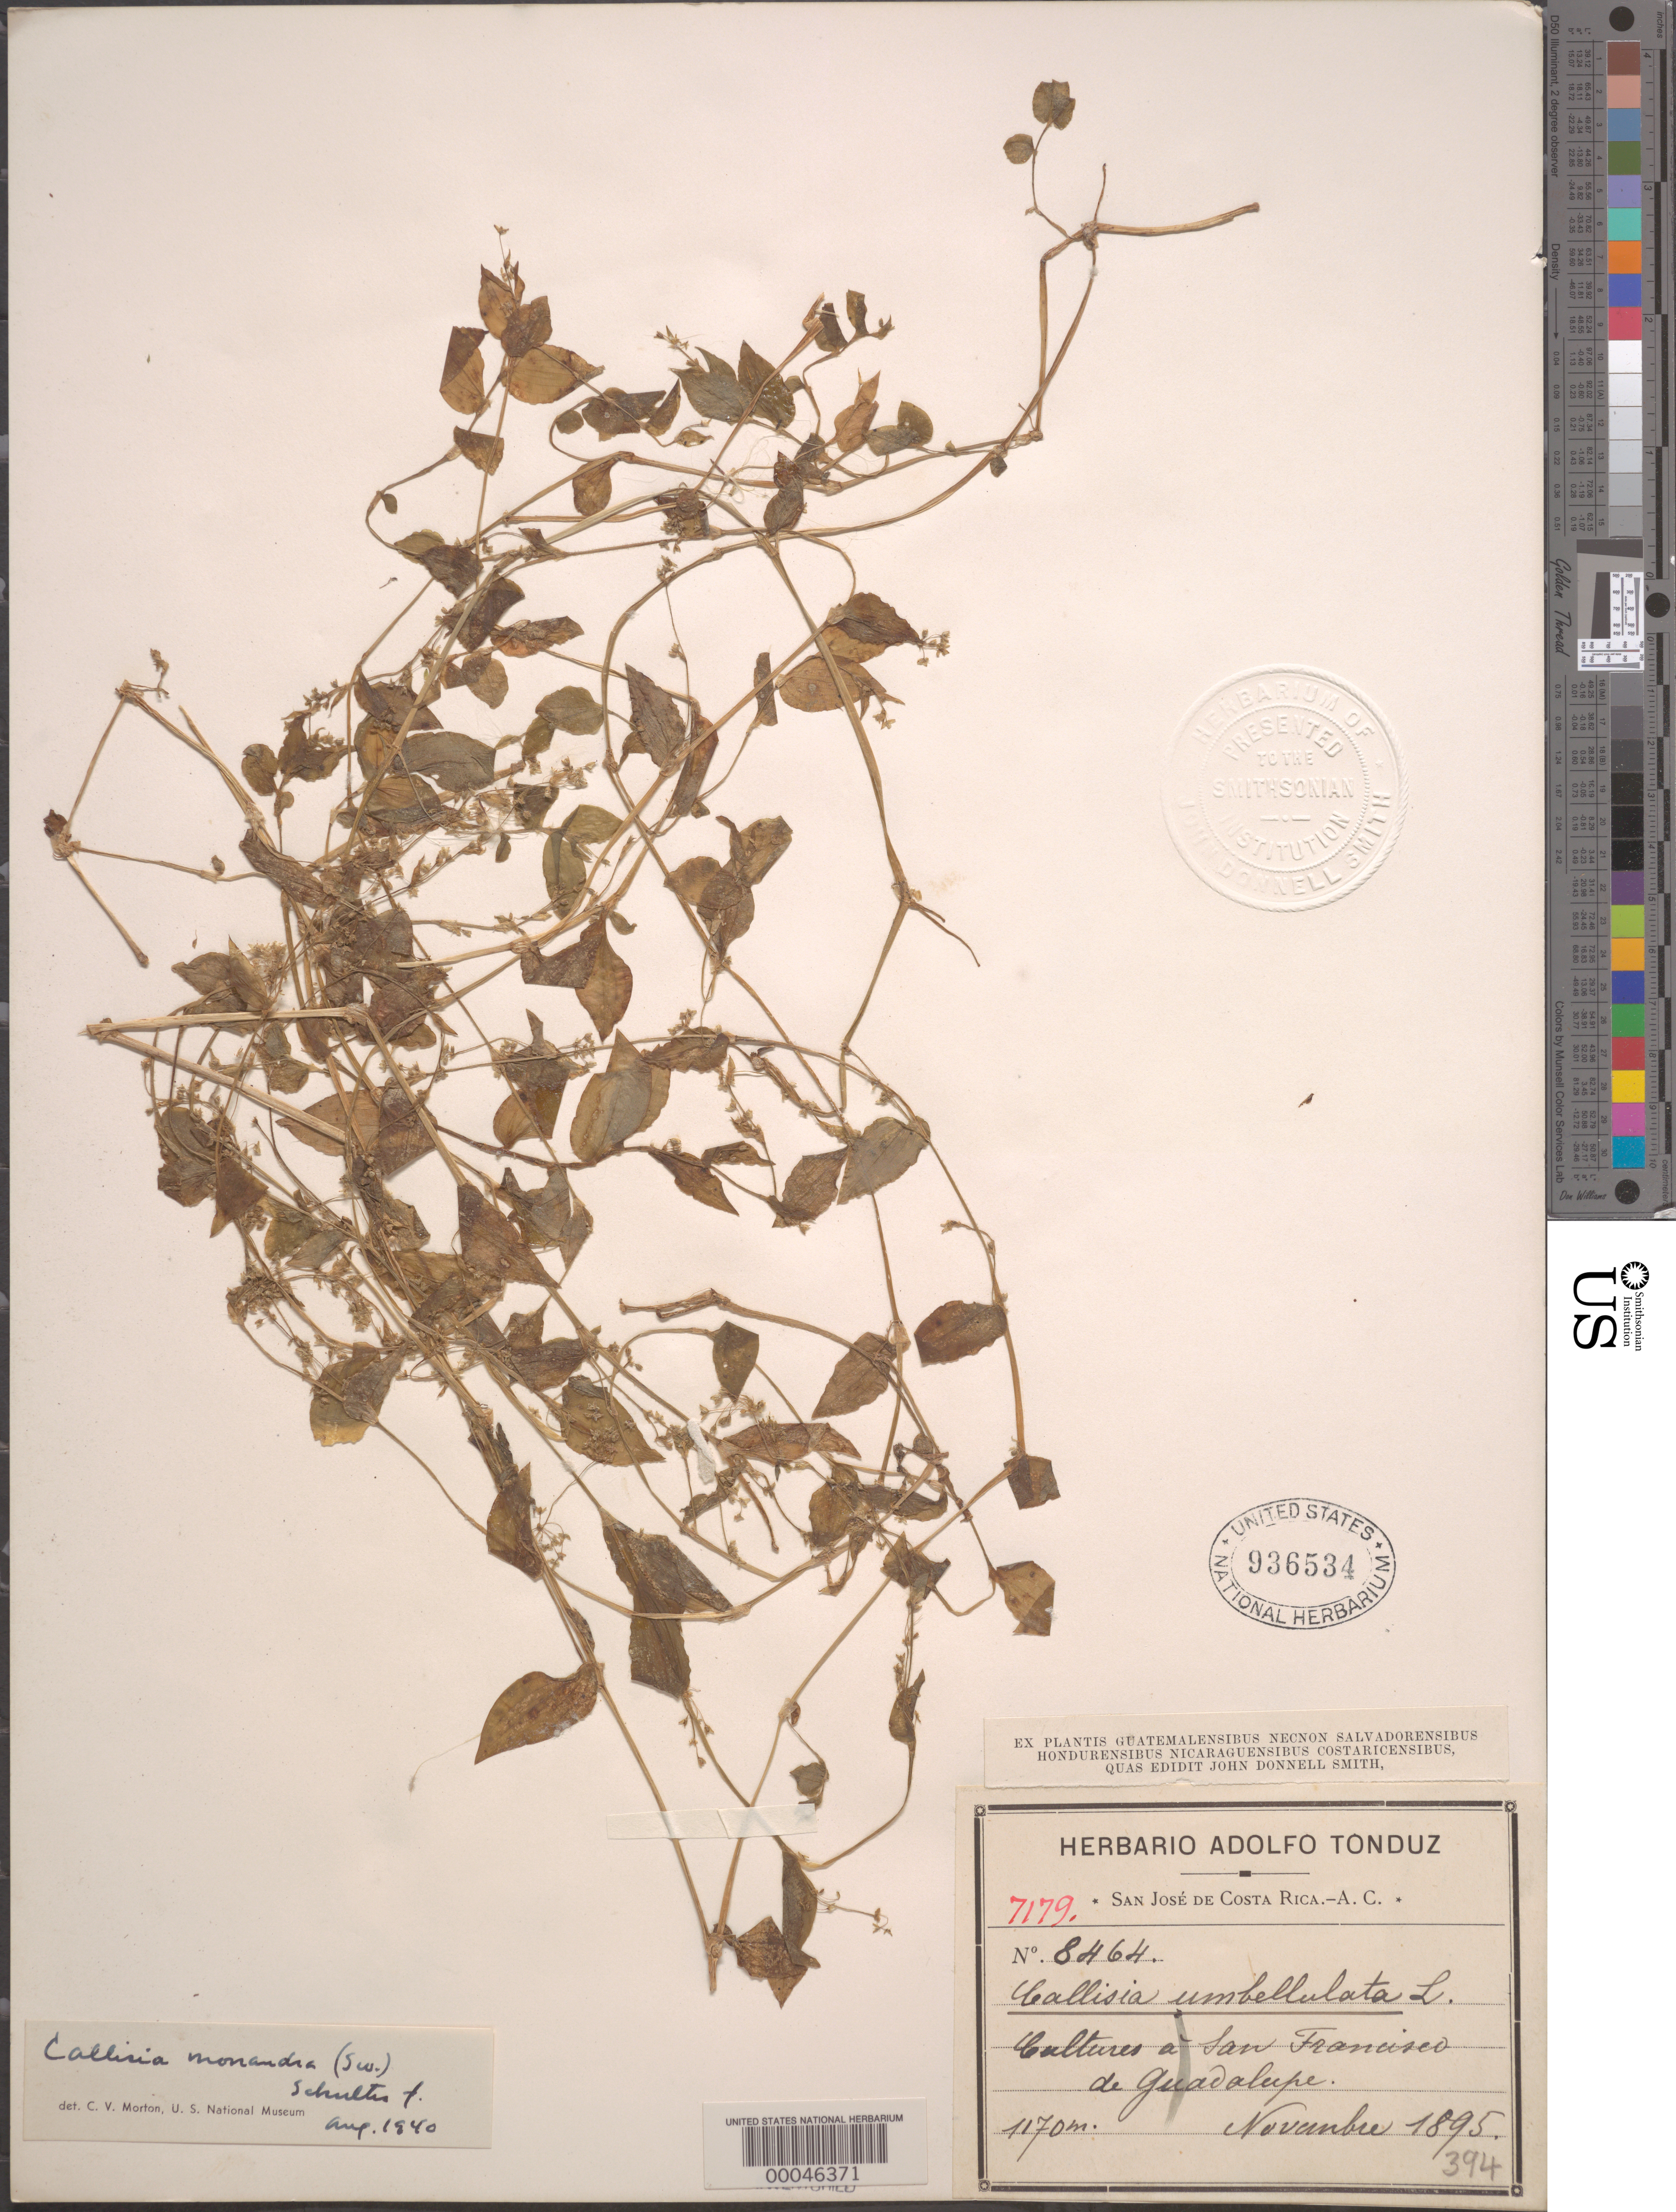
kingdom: Plantae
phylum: Tracheophyta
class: Liliopsida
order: Commelinales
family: Commelinaceae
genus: Callisia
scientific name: Callisia monandra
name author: (Sw.) Schult. & Schult. f.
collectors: A. Tonduz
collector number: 8464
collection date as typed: Nov 1895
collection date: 1895-11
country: Costa Rica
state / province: San José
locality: San francisco de guadalupe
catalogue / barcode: US 936534